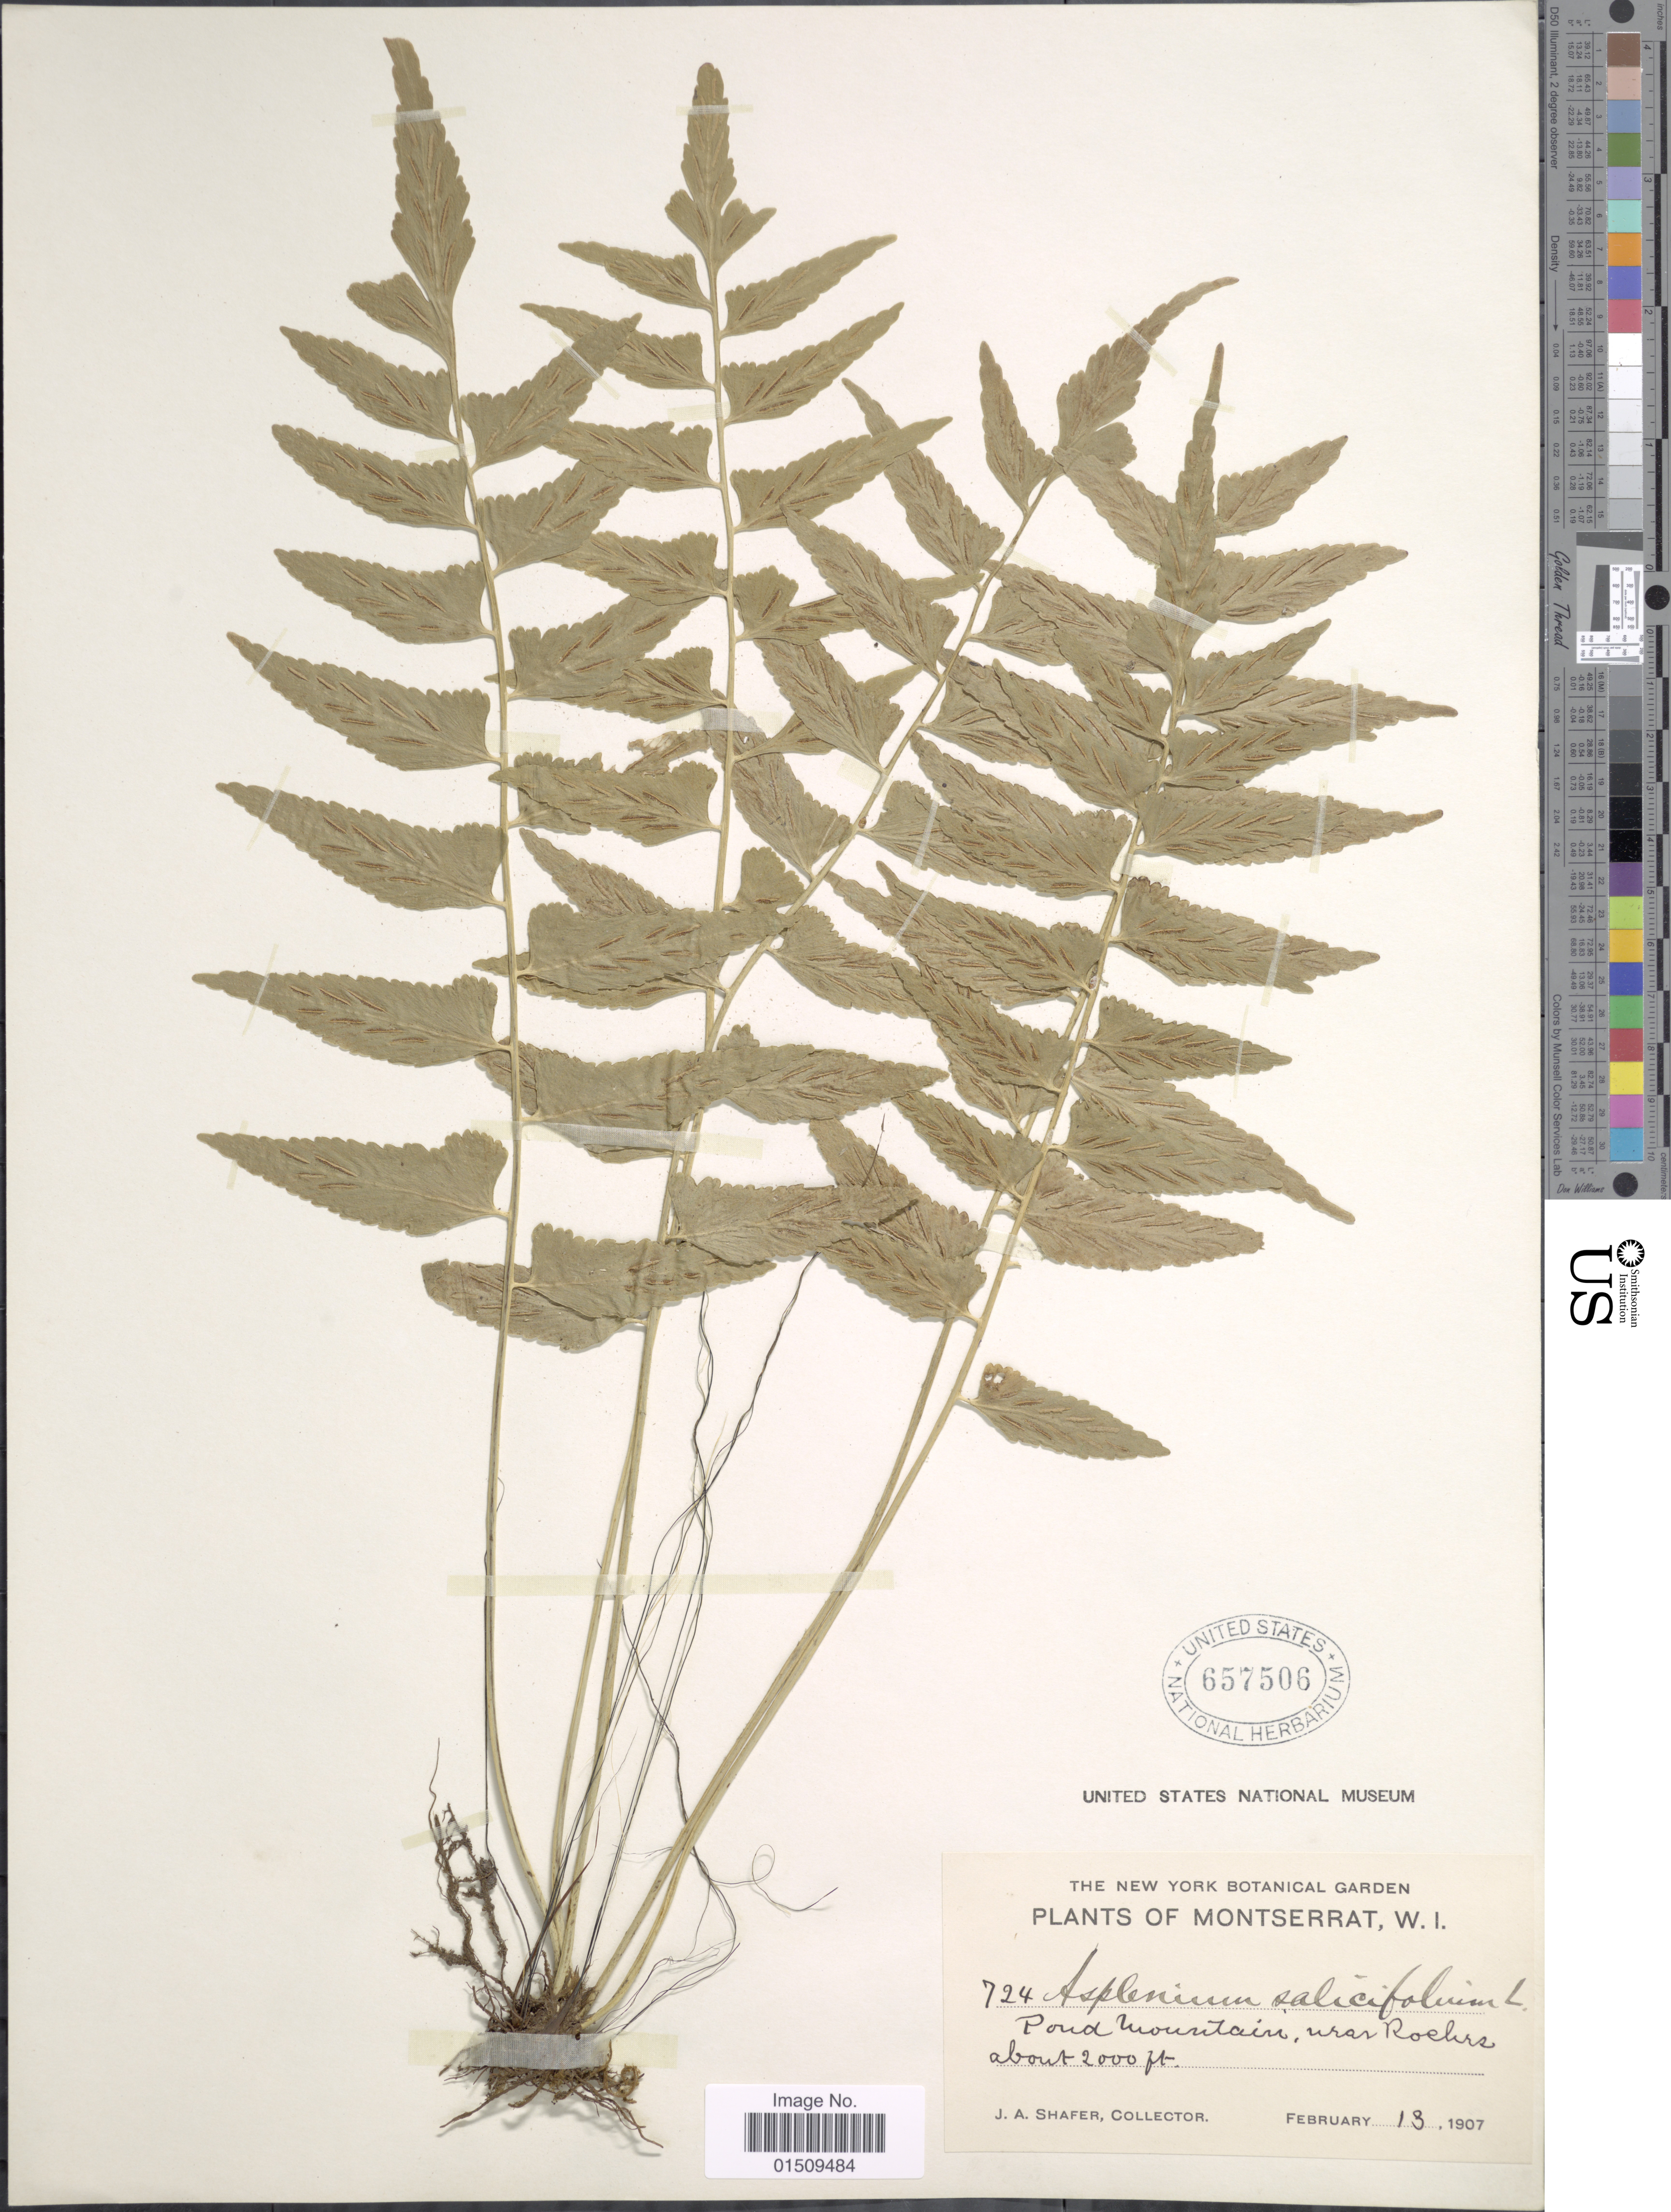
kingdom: Plantae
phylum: Tracheophyta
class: Polypodiopsida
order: Polypodiales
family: Aspleniaceae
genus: Asplenium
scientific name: Asplenium salicifolium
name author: L.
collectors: J. A. Shafer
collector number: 724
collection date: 1907-02-13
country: Montserrat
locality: Poud Mountain, near Roche's.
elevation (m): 610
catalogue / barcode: US 657506